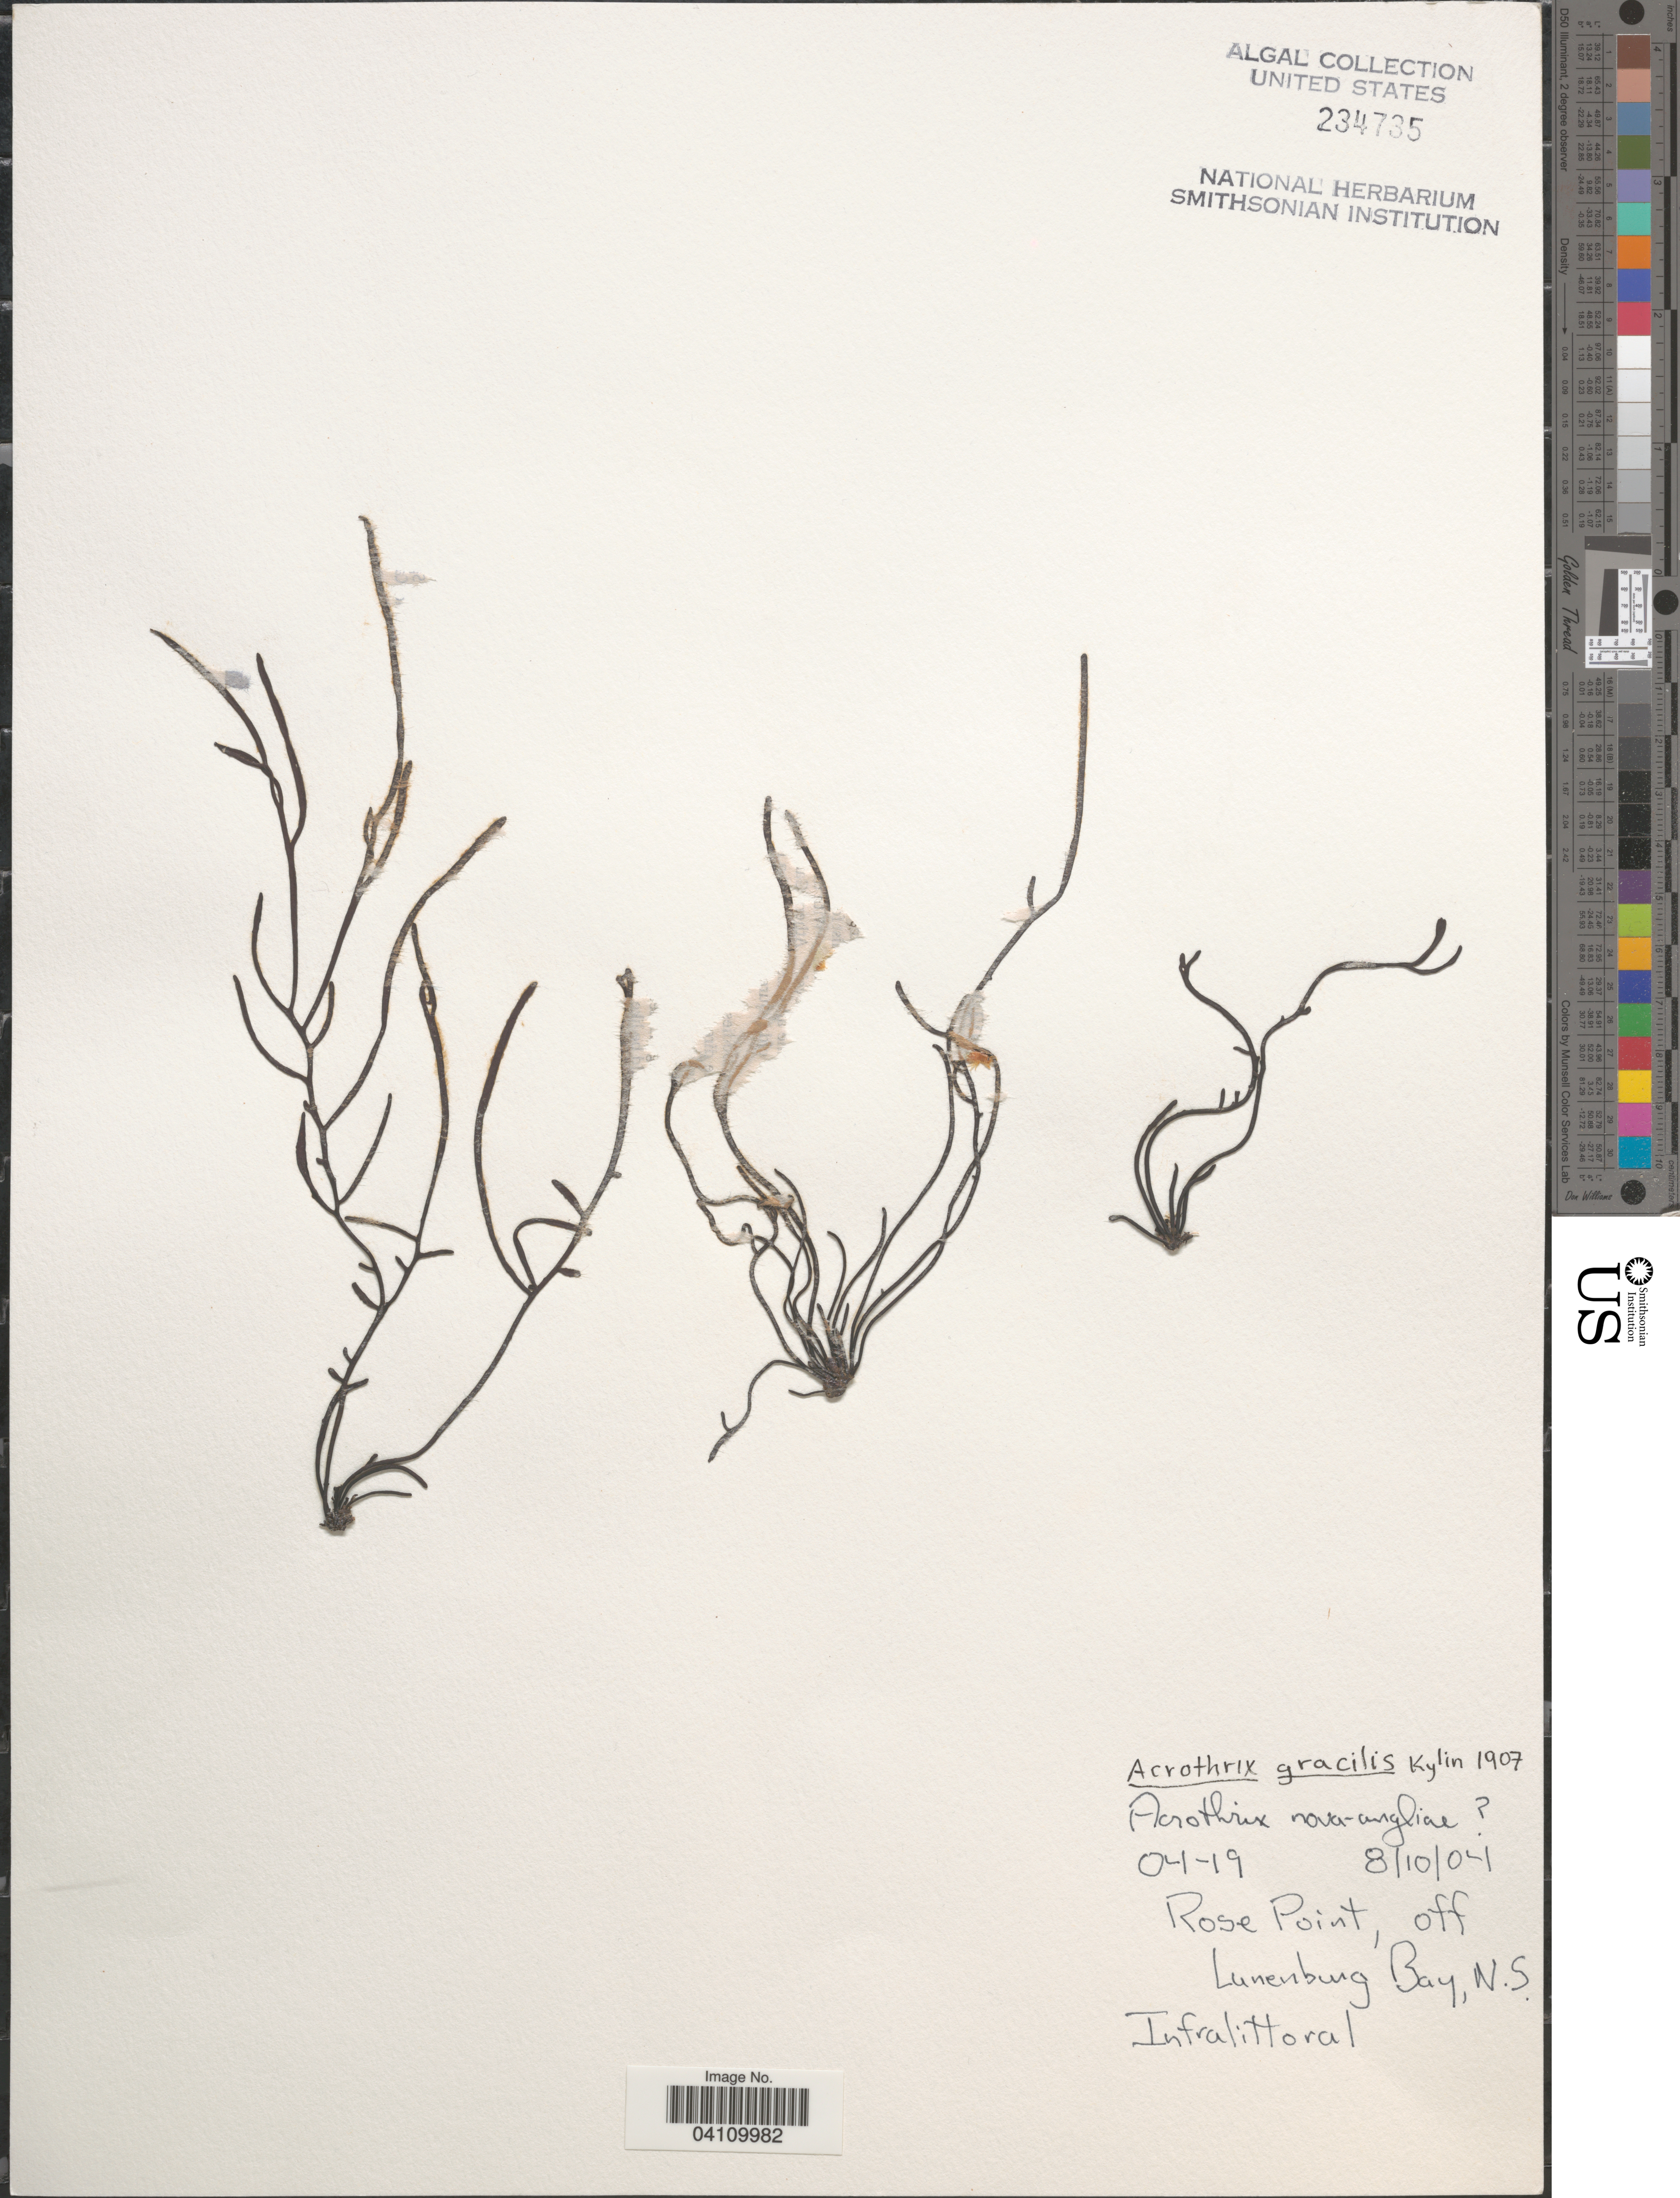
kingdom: Chromista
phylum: Ochrophyta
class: Phaeophyceae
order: Ectocarpales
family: Chordariaceae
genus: Acrothrix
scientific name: Acrothrix gracilis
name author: Kylin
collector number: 04-19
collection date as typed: Transcribed d/m/y: 8/10/4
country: Canada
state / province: Nova Scotia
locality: Rose Point, off Lunenburg Bay.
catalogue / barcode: US 234735